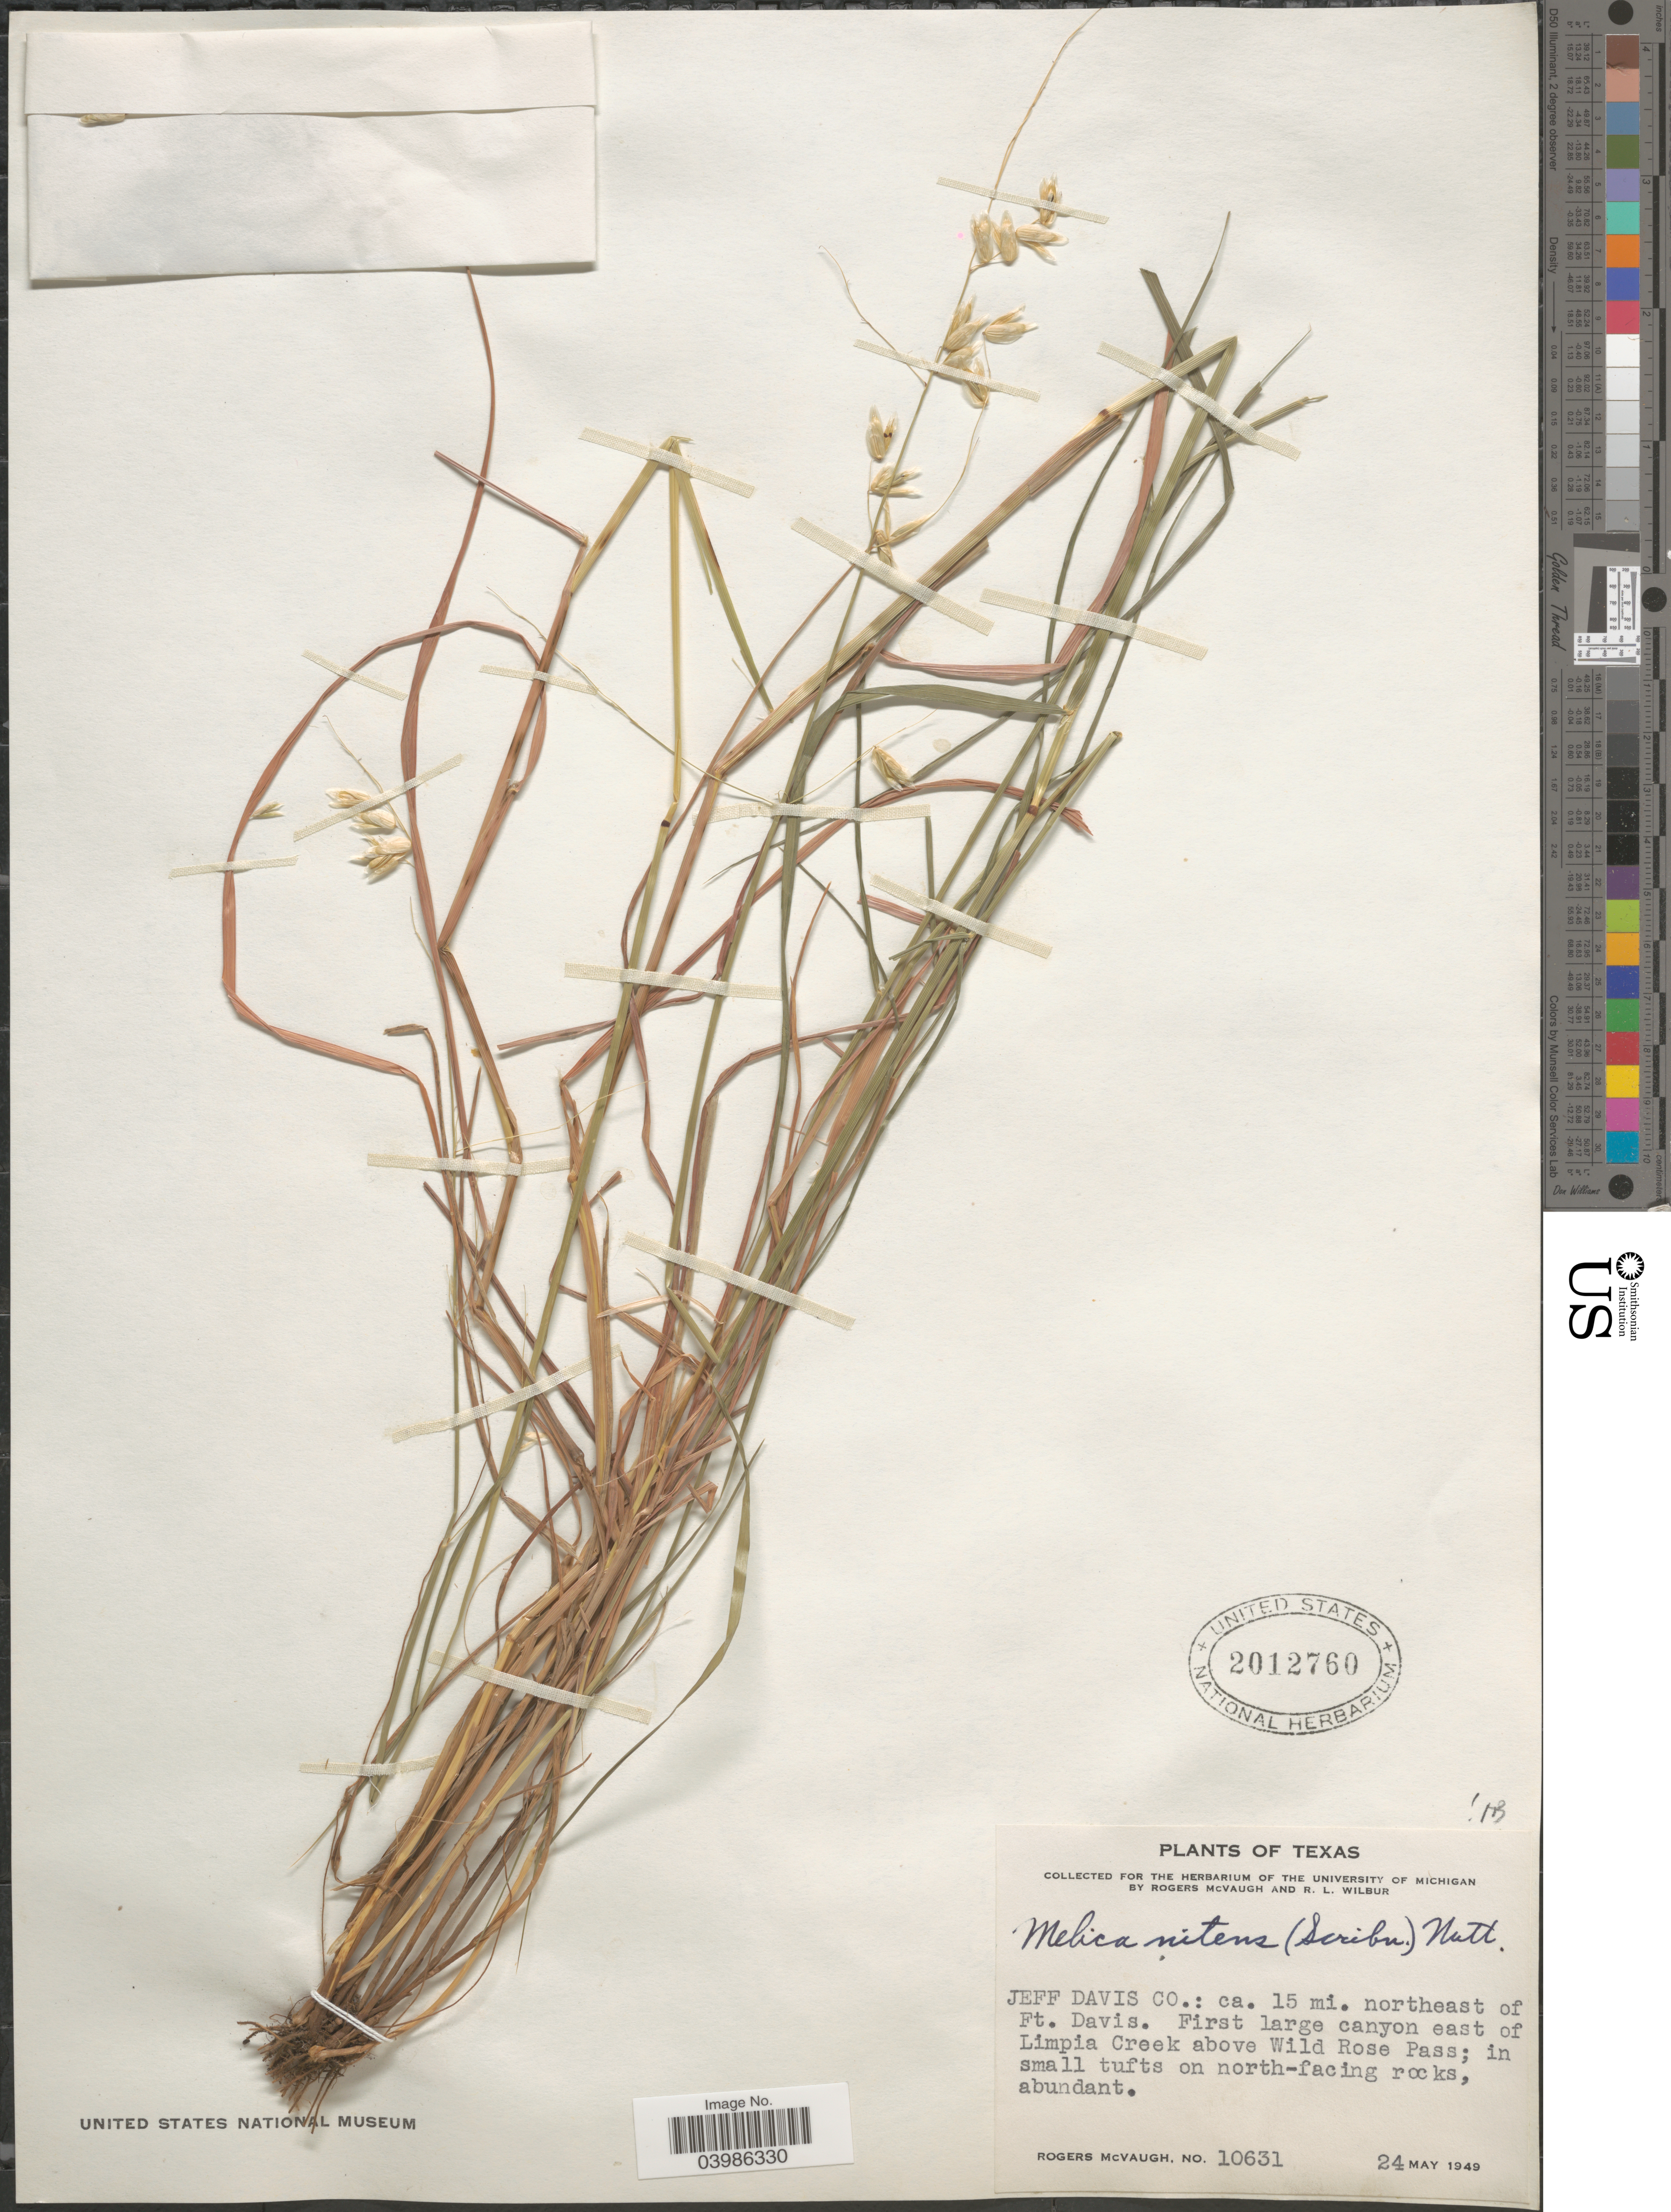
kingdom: Plantae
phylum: Tracheophyta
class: Liliopsida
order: Poales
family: Poaceae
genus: Melica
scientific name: Melica nitens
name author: (Scribn.) Nutt. ex Piper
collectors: R. McVaugh & R. L. Wilbur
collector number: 10631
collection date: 1949-05-24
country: United States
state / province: Texas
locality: Jeff Davis Co.: ca. 15 mi. northeast of Ft. Davis. First large canyon east of Limpia Creek above Wild Rose Pass.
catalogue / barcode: US 2012760